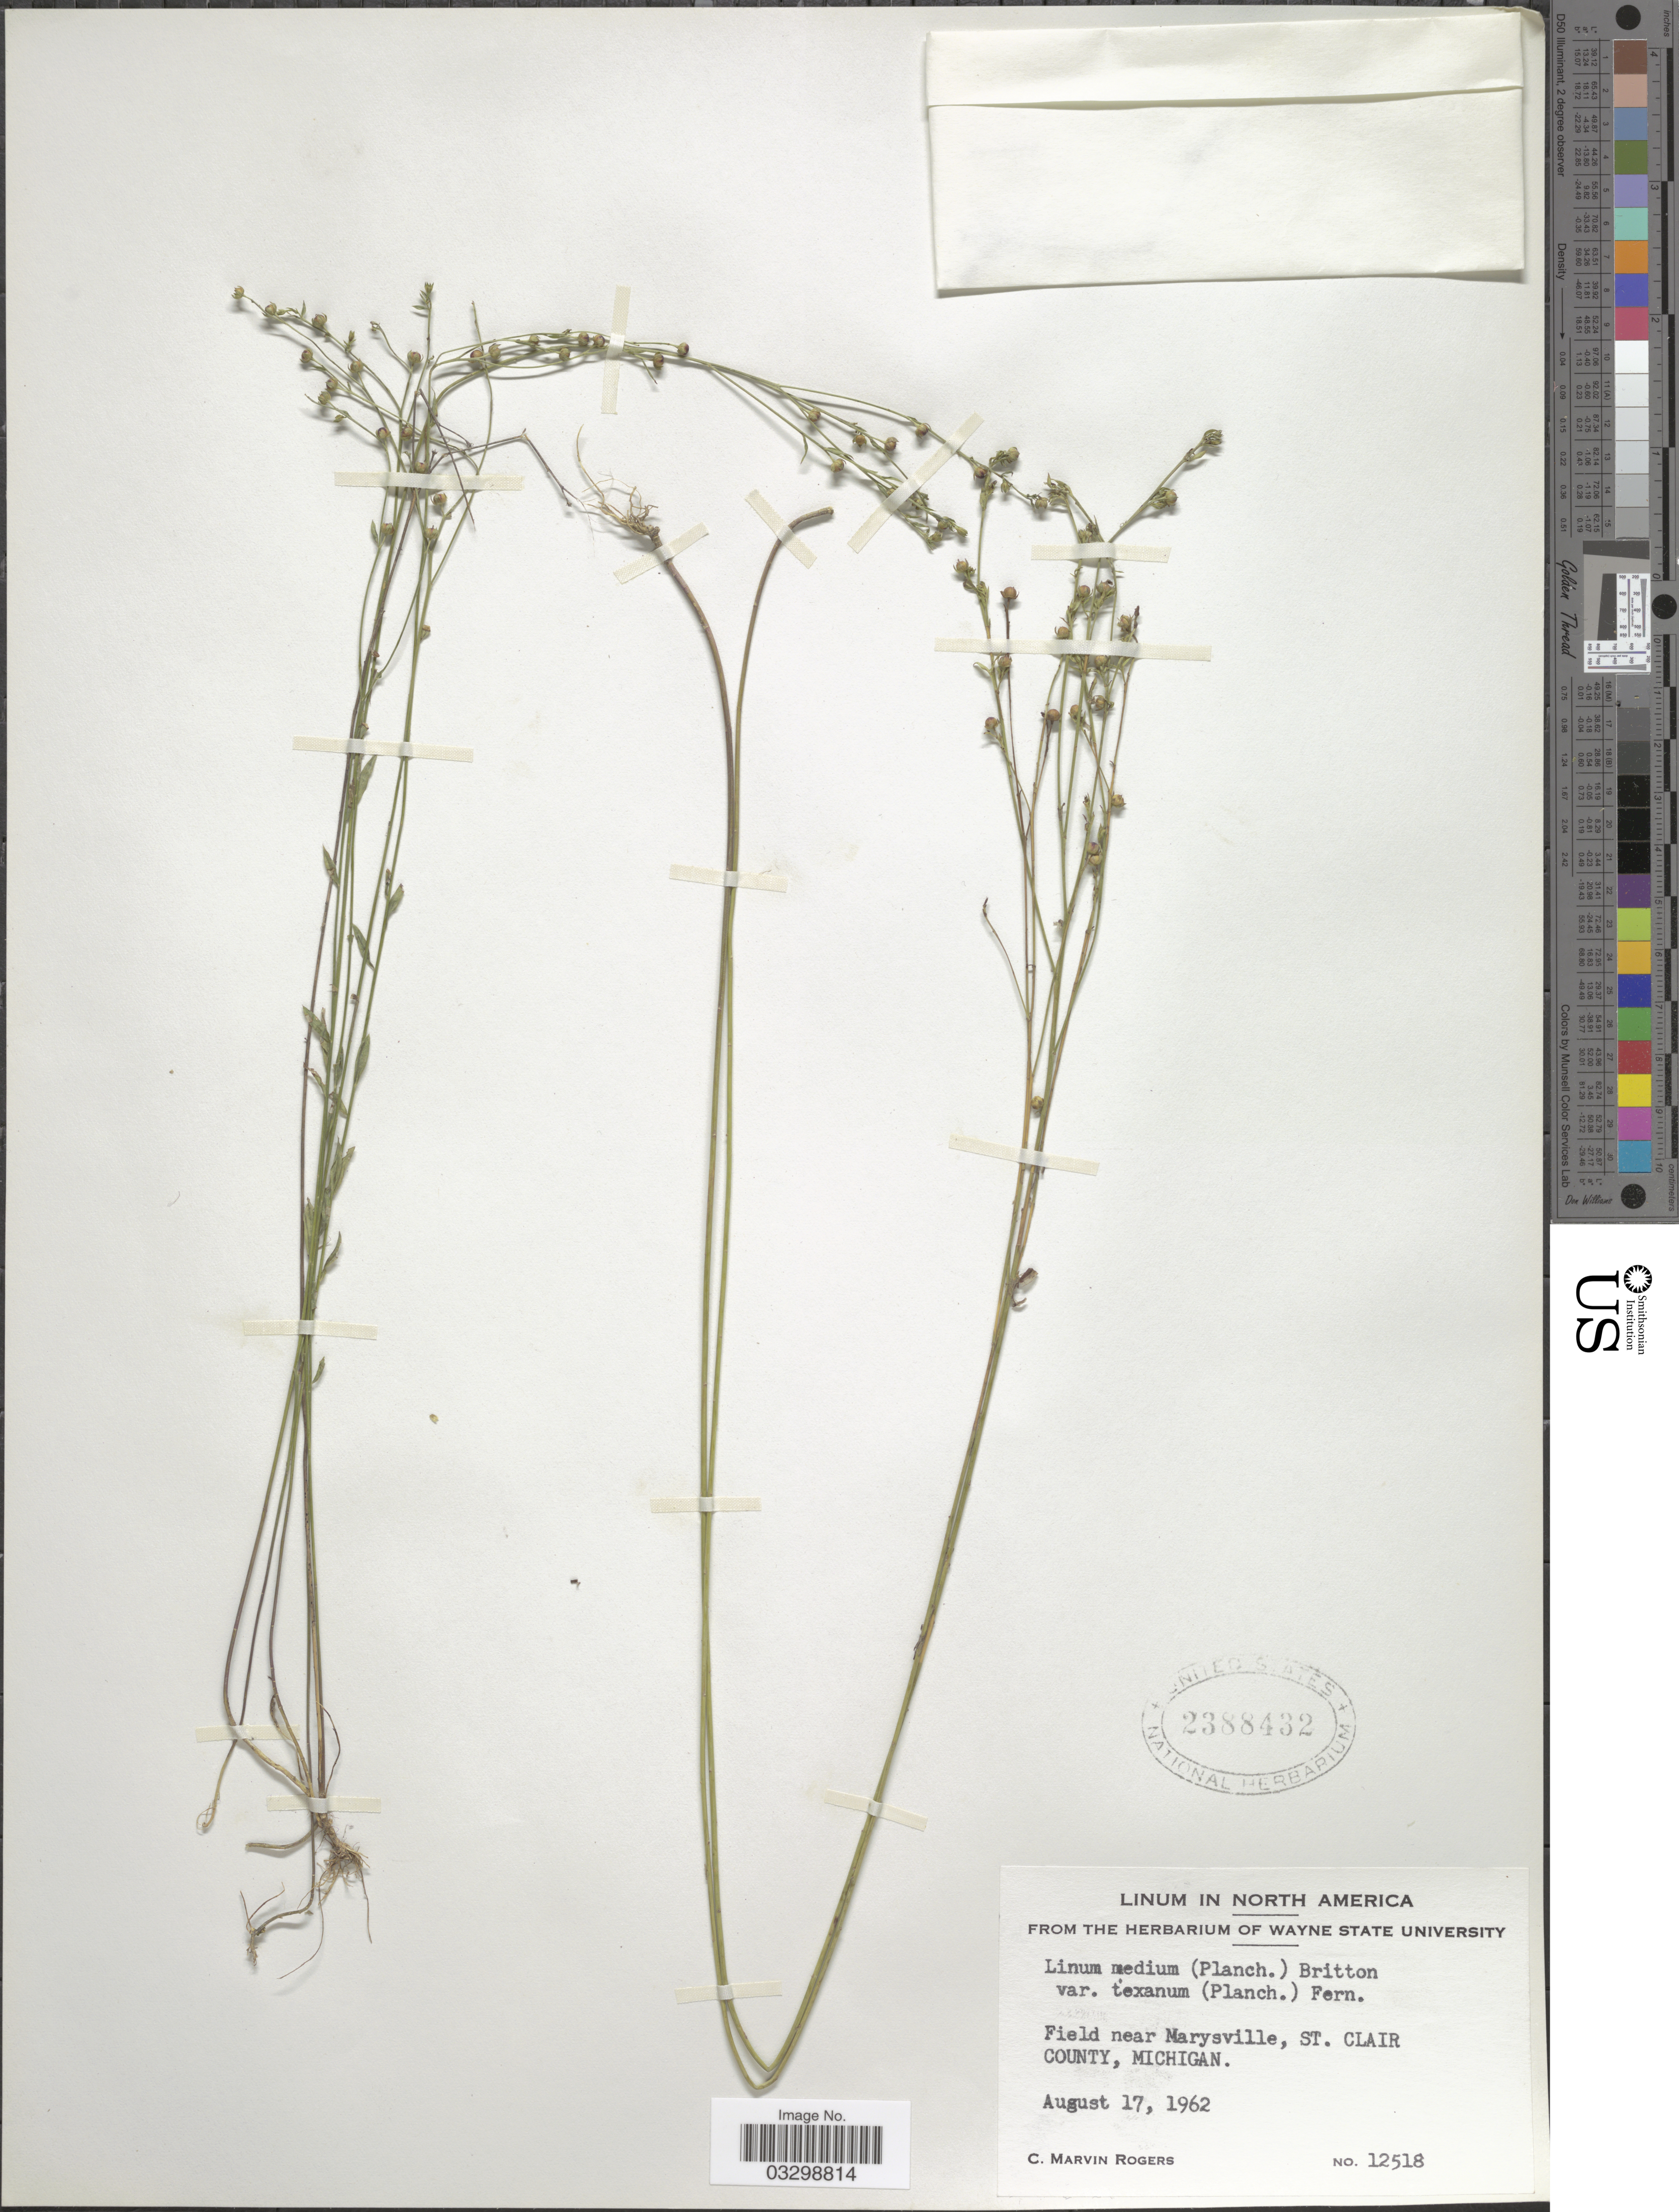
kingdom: Plantae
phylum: Tracheophyta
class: Magnoliopsida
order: Malpighiales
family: Linaceae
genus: Linum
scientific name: Linum medium var. texanum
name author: (Planch.) Fernald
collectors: C. M. Rogers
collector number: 12518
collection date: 1962-08-17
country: United States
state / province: Michigan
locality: Field near Marysville, St. Clair County.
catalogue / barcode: US 2388432